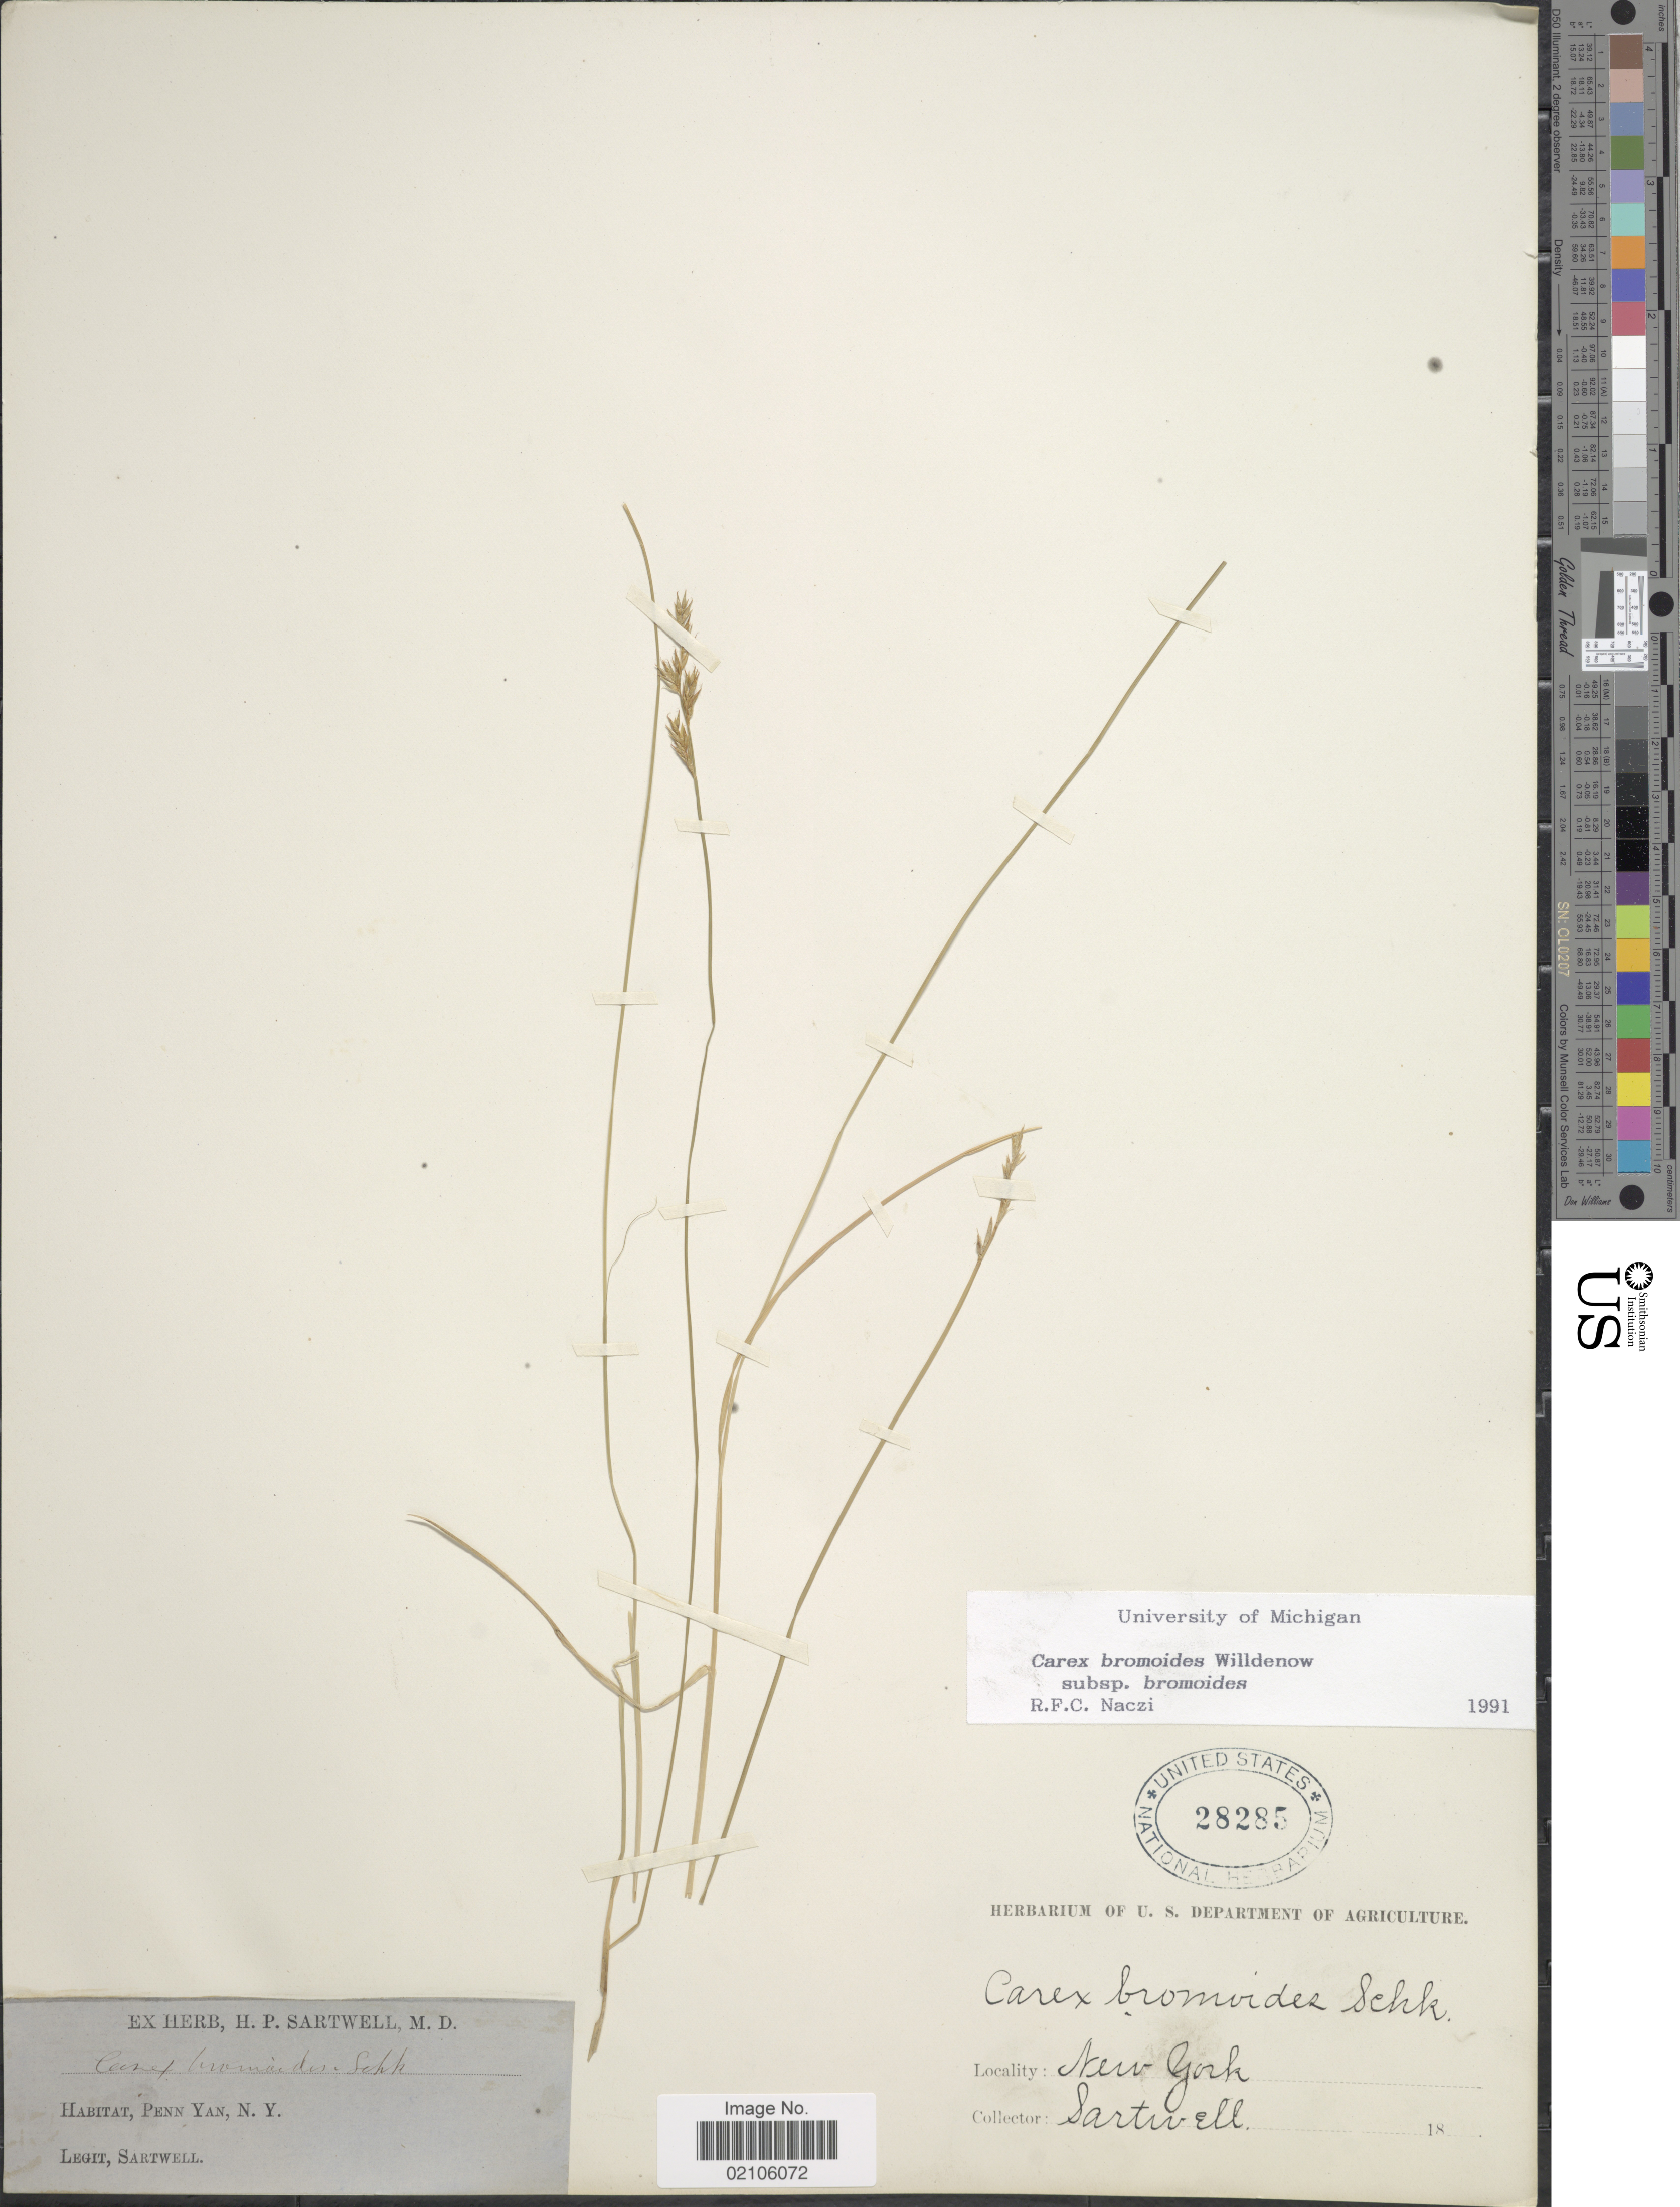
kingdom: Plantae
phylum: Tracheophyta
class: Liliopsida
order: Poales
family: Cyperaceae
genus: Carex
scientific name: Carex bromoides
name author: Willd.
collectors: H. P. Sartwell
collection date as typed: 18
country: United States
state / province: New York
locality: Penn Yan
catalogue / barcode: US 28285